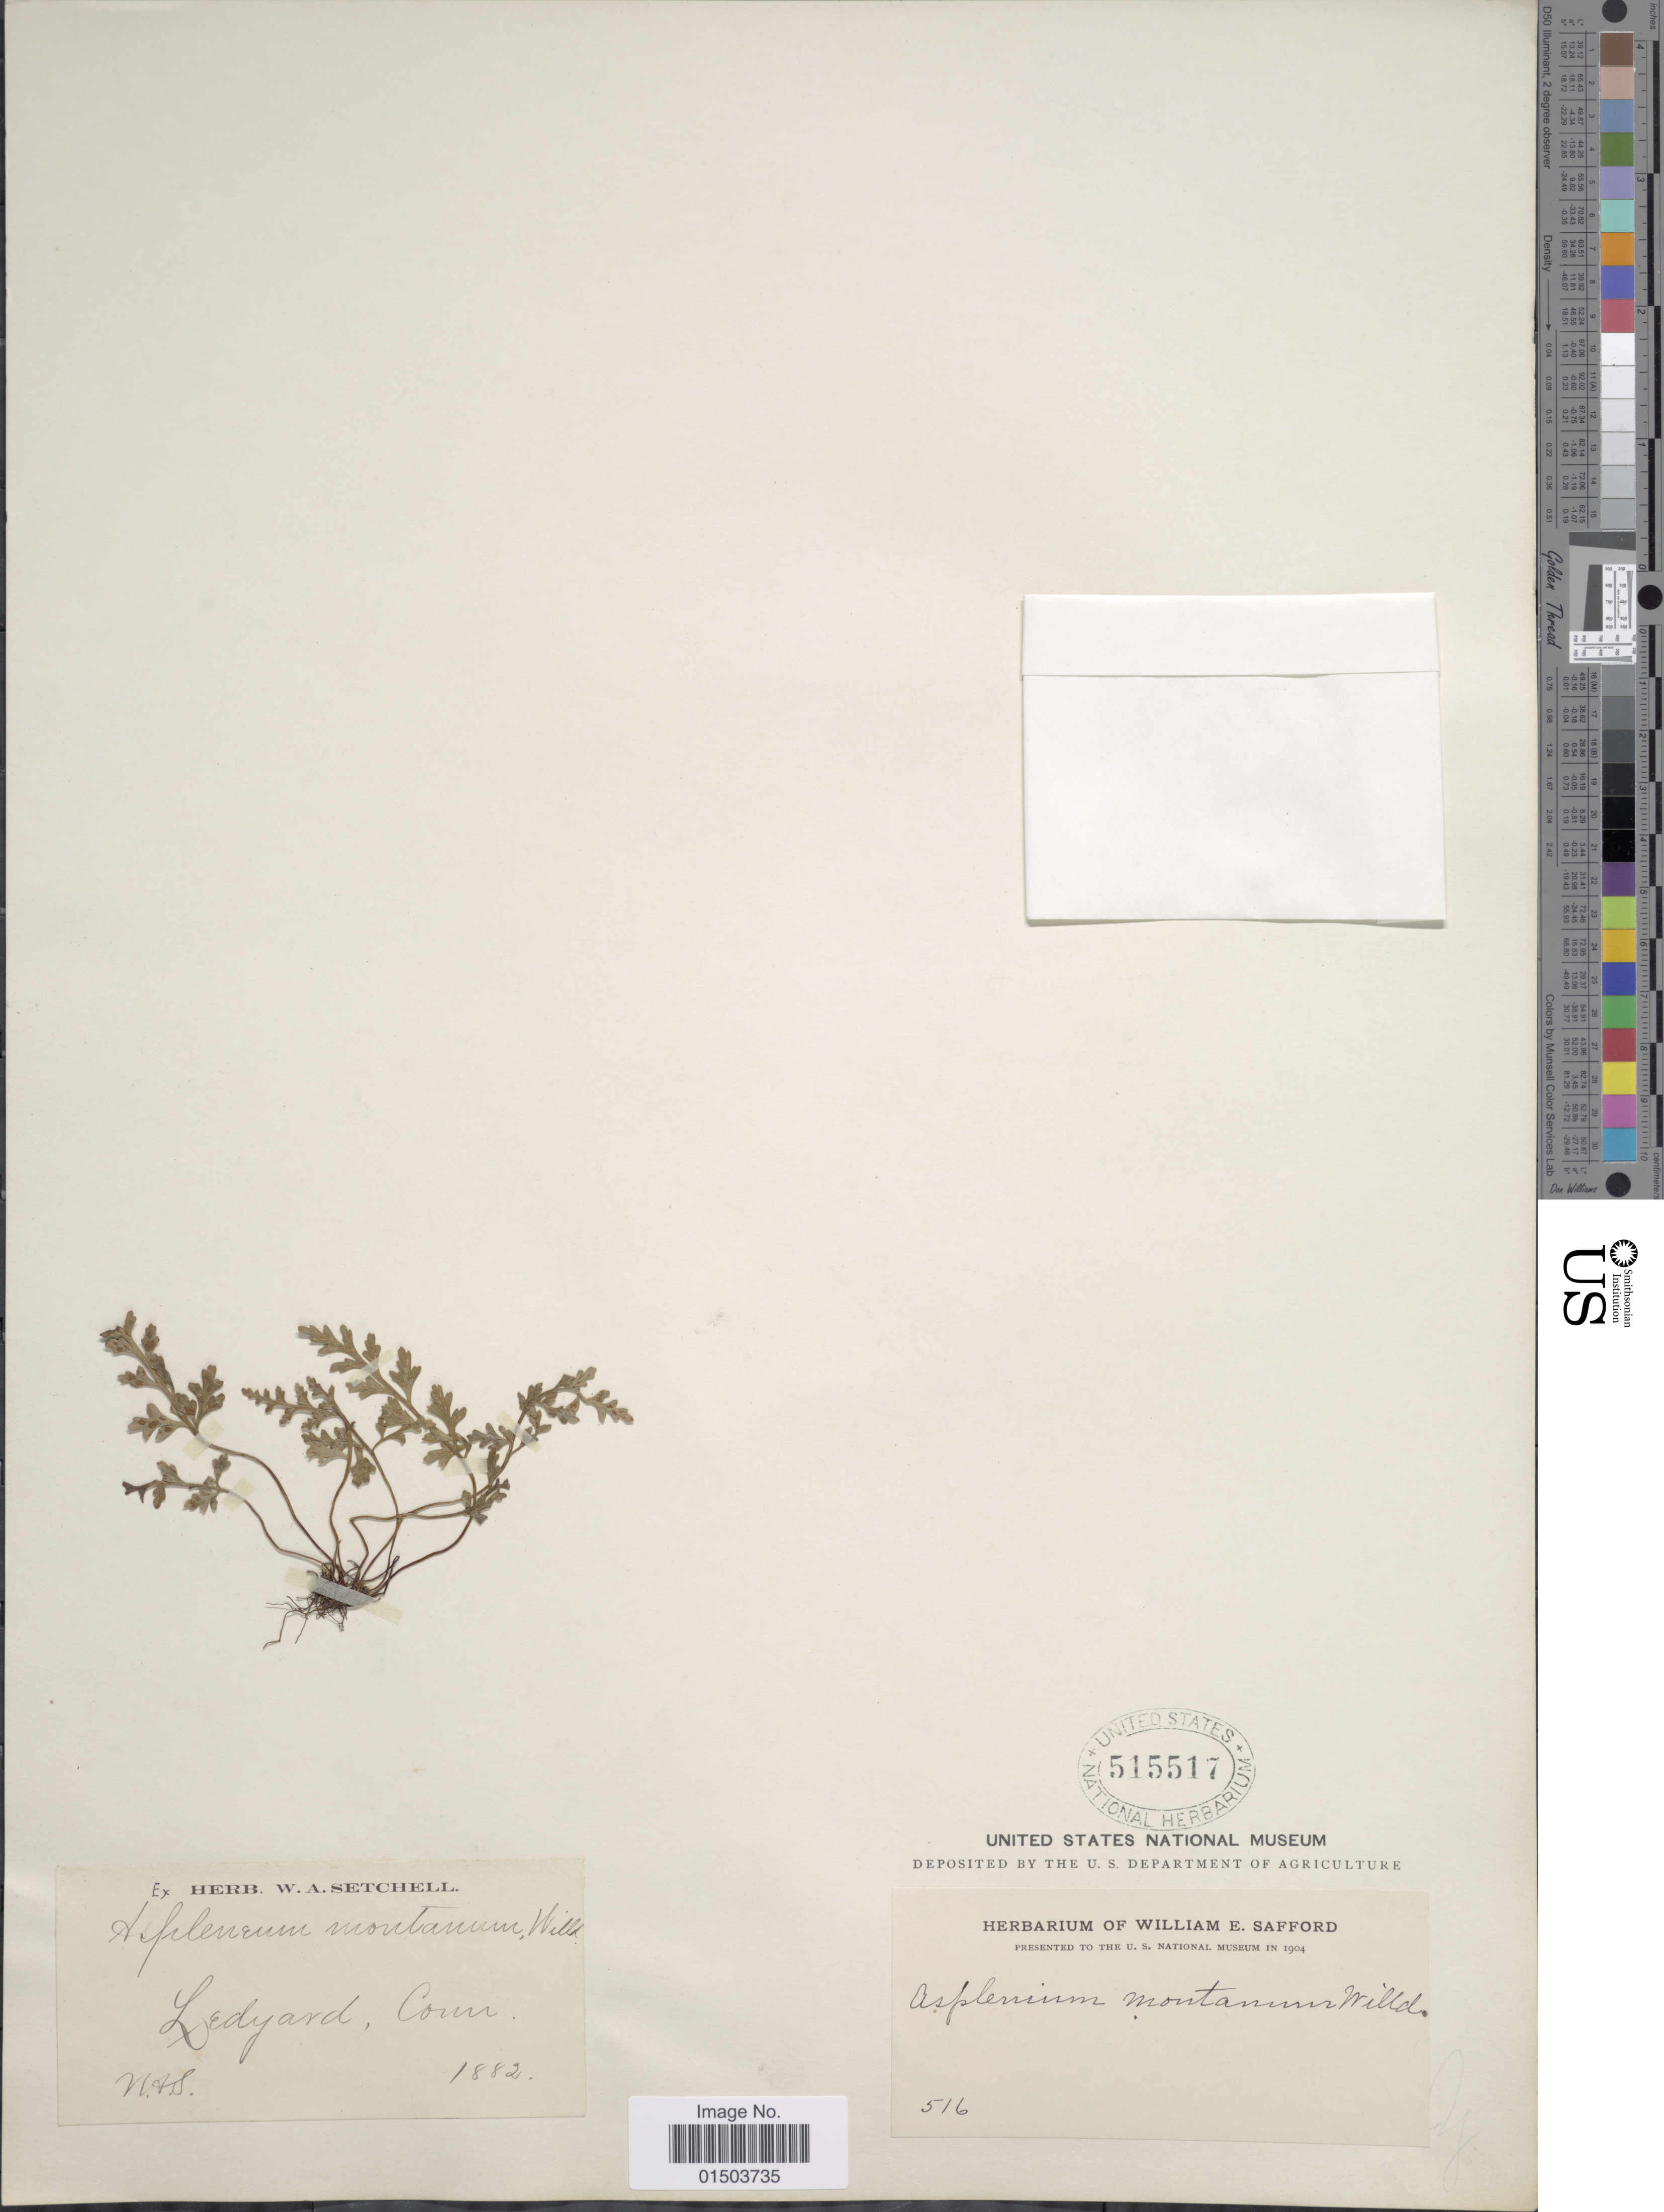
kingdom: Plantae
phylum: Tracheophyta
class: Polypodiopsida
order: Polypodiales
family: Aspleniaceae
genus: Asplenium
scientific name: Asplenium montanum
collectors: ex herb. W. E. Safford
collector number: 516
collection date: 1904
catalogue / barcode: US 515517